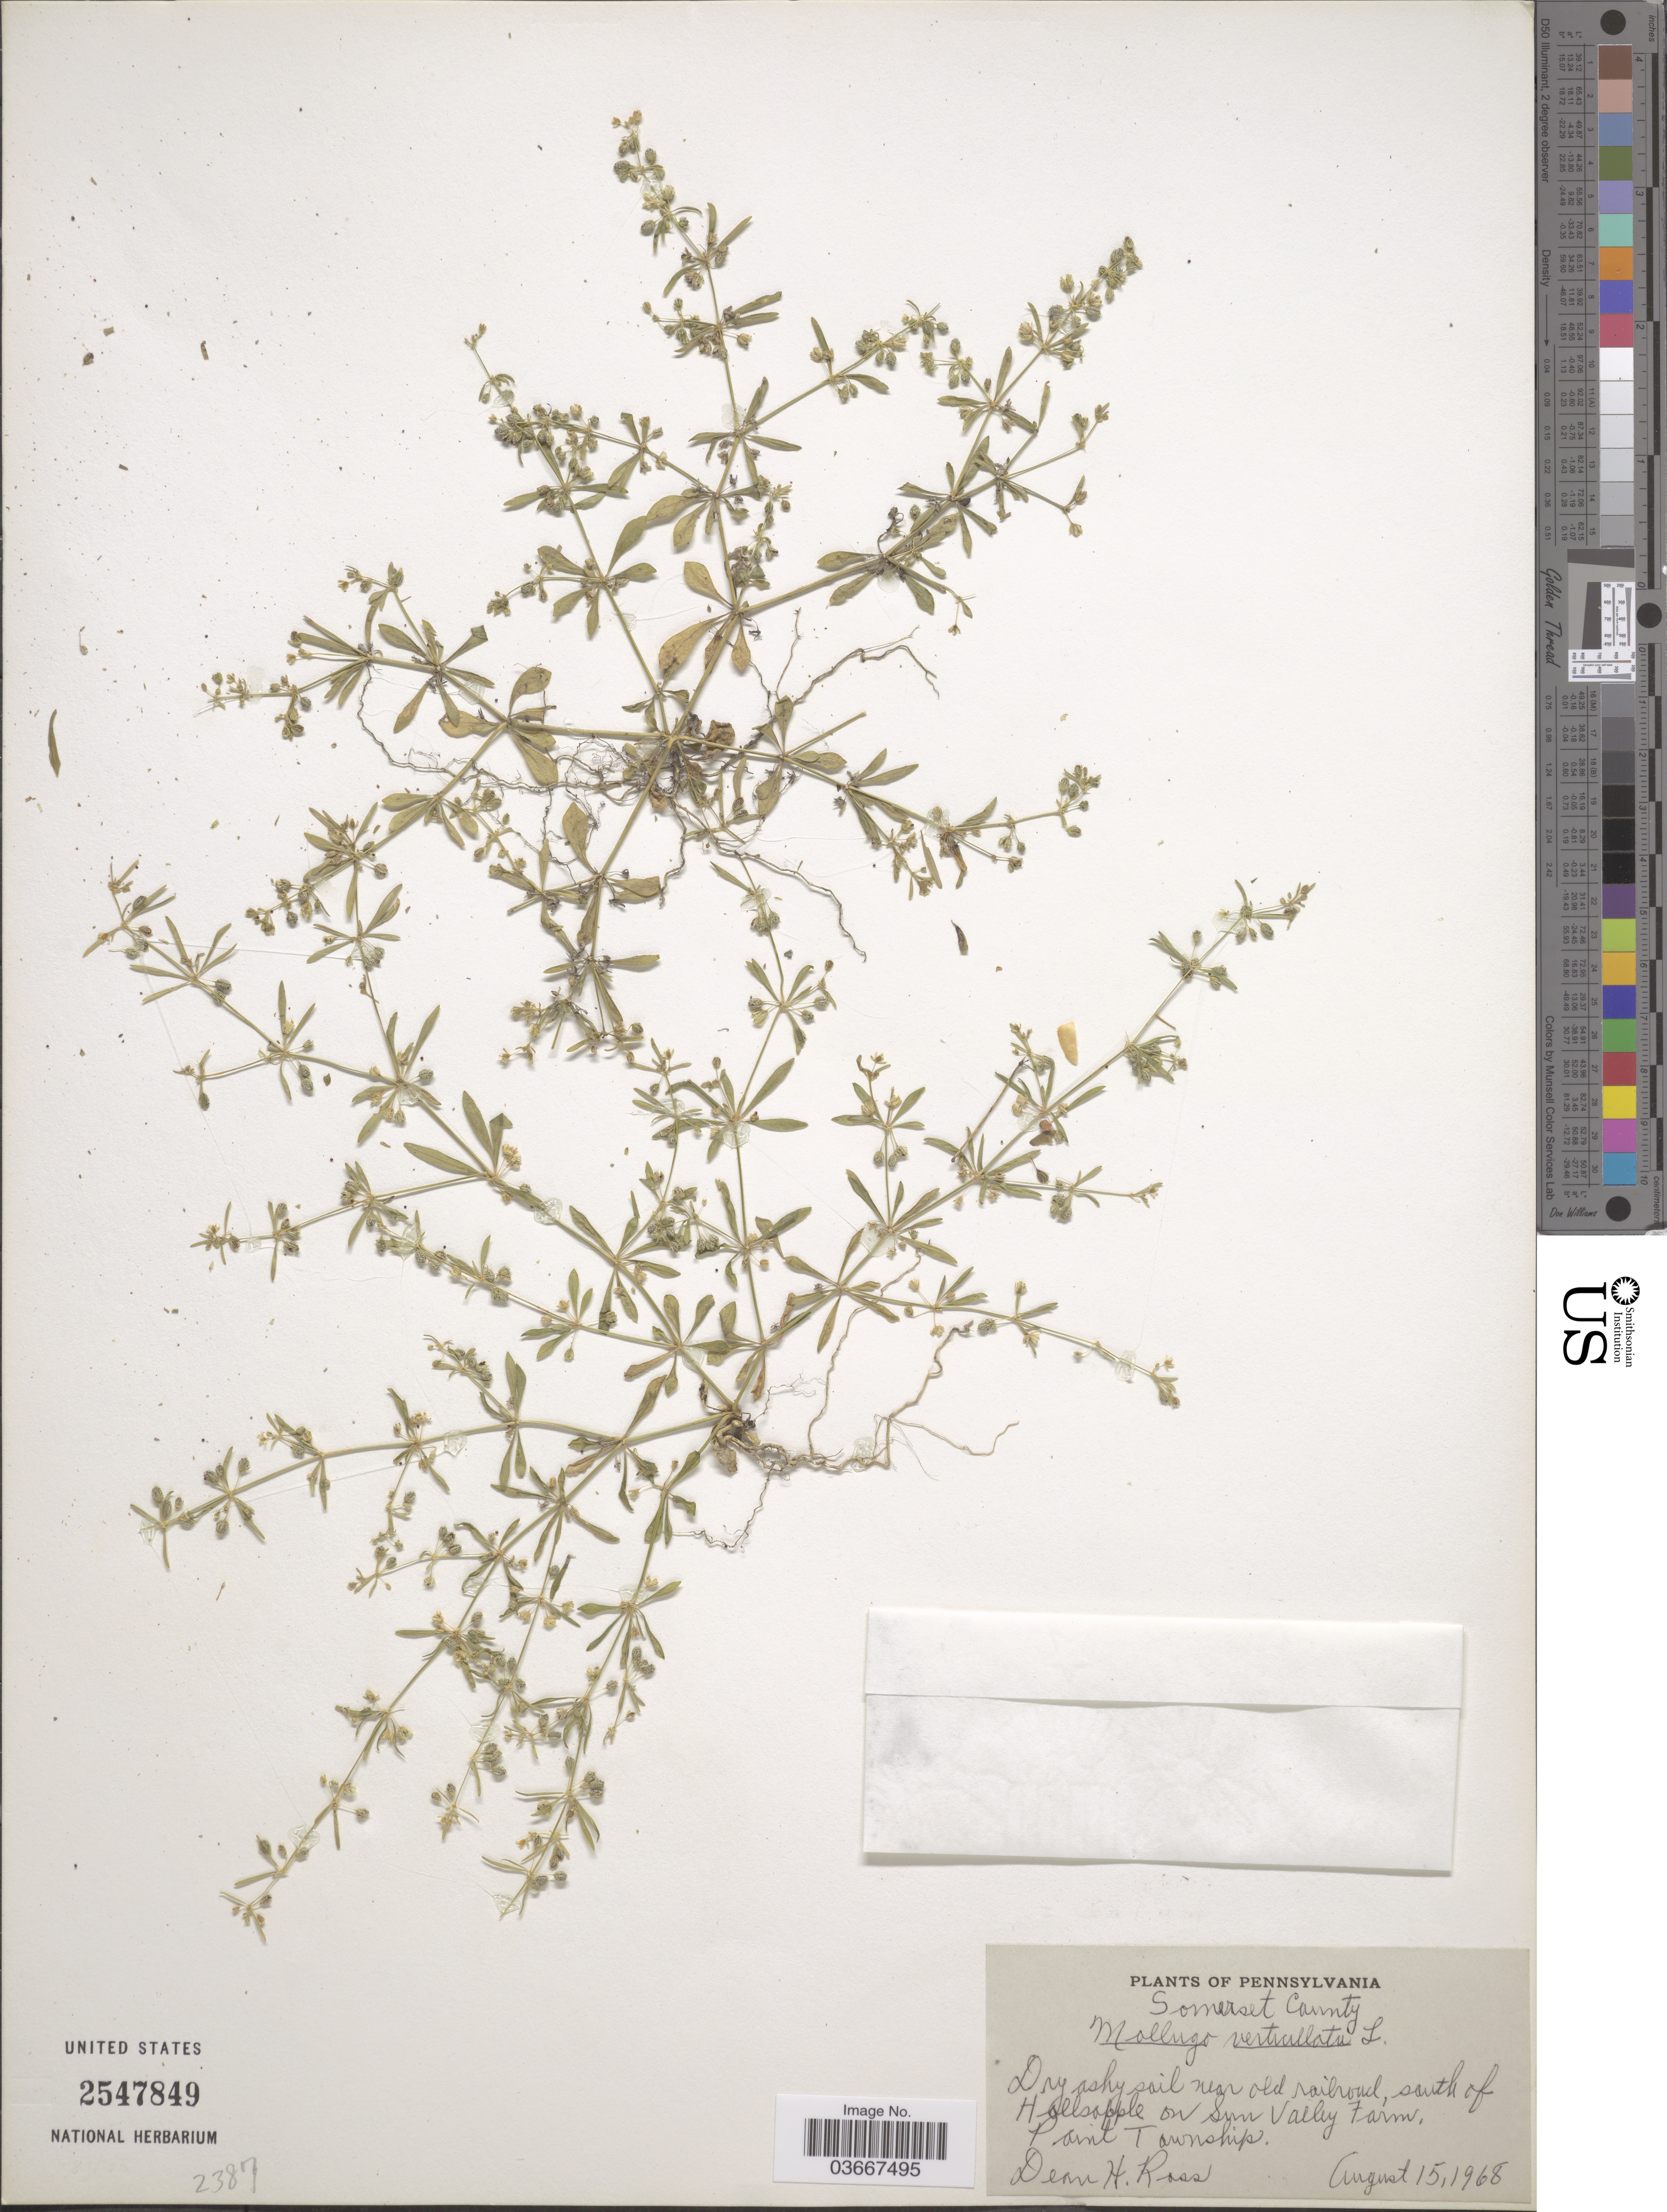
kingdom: Plantae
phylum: Tracheophyta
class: Magnoliopsida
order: Caryophyllales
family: Molluginaceae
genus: Mollugo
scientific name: Mollugo verticillata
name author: L.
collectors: D. Ross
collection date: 1968-08-15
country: United States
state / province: Pennsylvania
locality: Somerset County. Dry ashy soil near old railroad, south of Hollsapple on Sun Valley Farm, Point Township.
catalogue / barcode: US 2547849